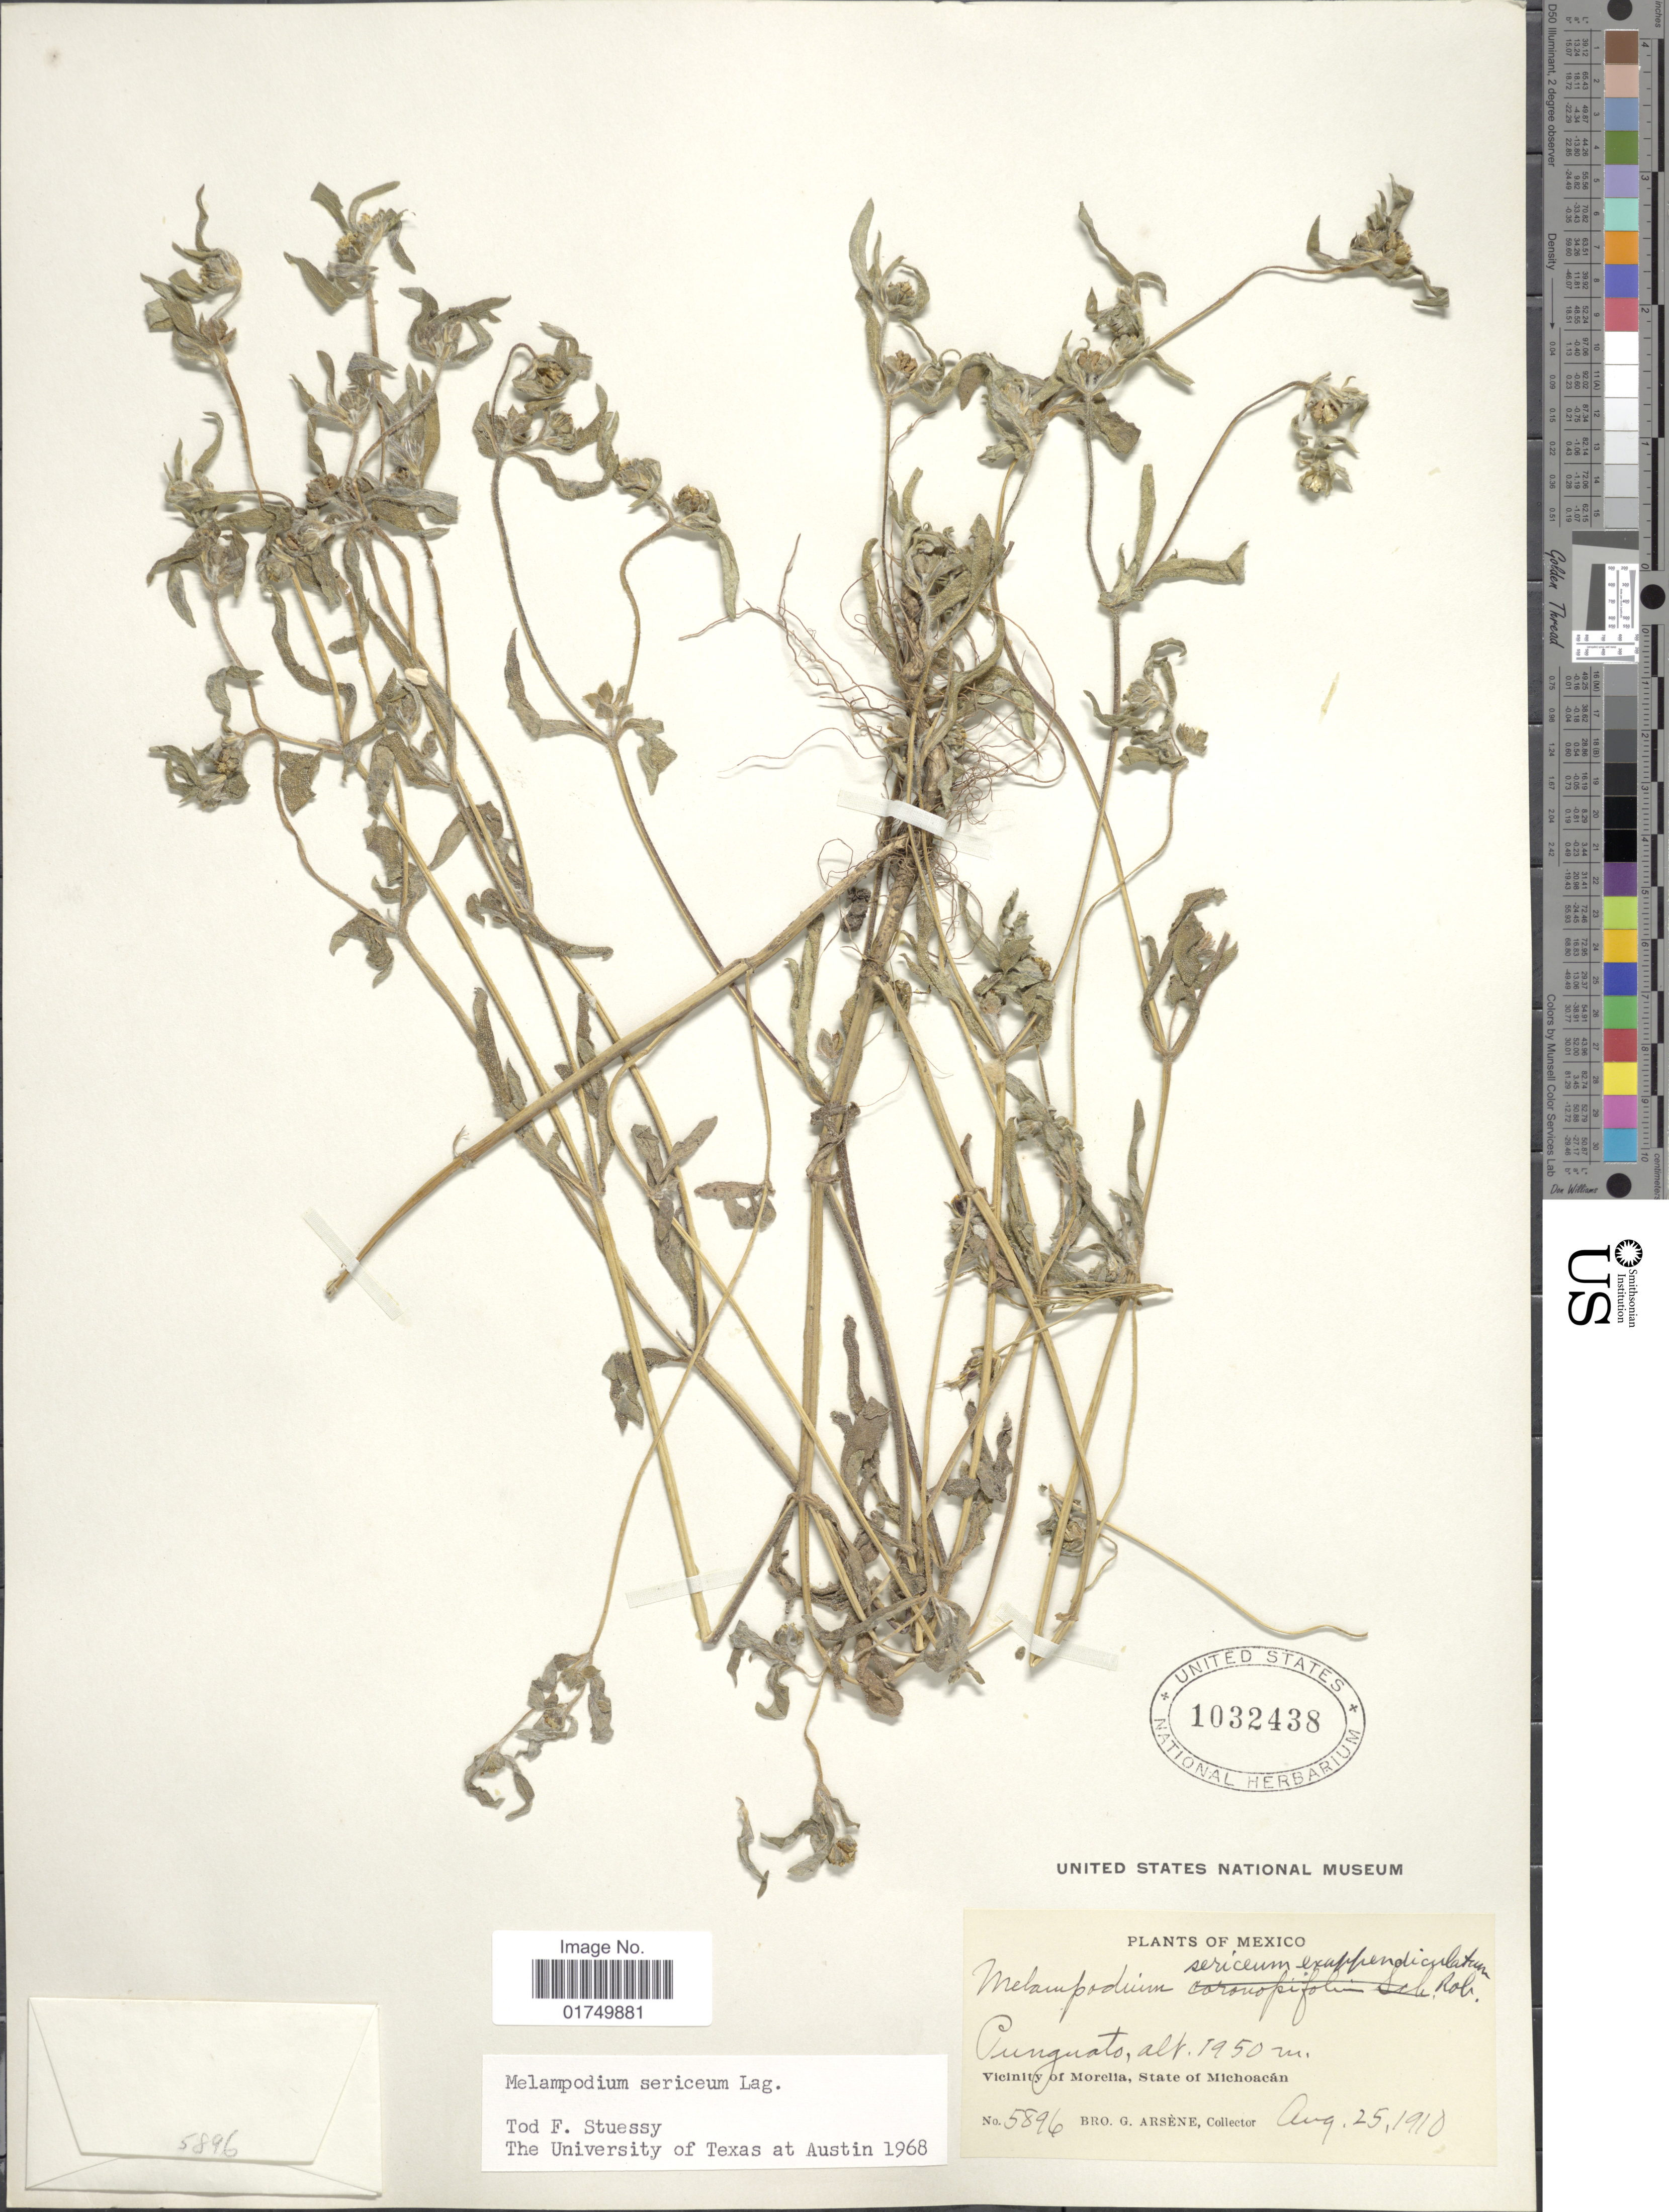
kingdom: Plantae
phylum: Tracheophyta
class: Magnoliopsida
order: Asterales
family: Asteraceae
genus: Melampodium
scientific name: Melampodium sericeum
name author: Kunth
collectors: Bro. G. Arsène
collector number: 5896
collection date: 1910-08-25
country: Mexico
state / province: Michoacán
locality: Punguato. Vicinity of Morelia, State of Michoacán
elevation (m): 1950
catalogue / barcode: US 1032438